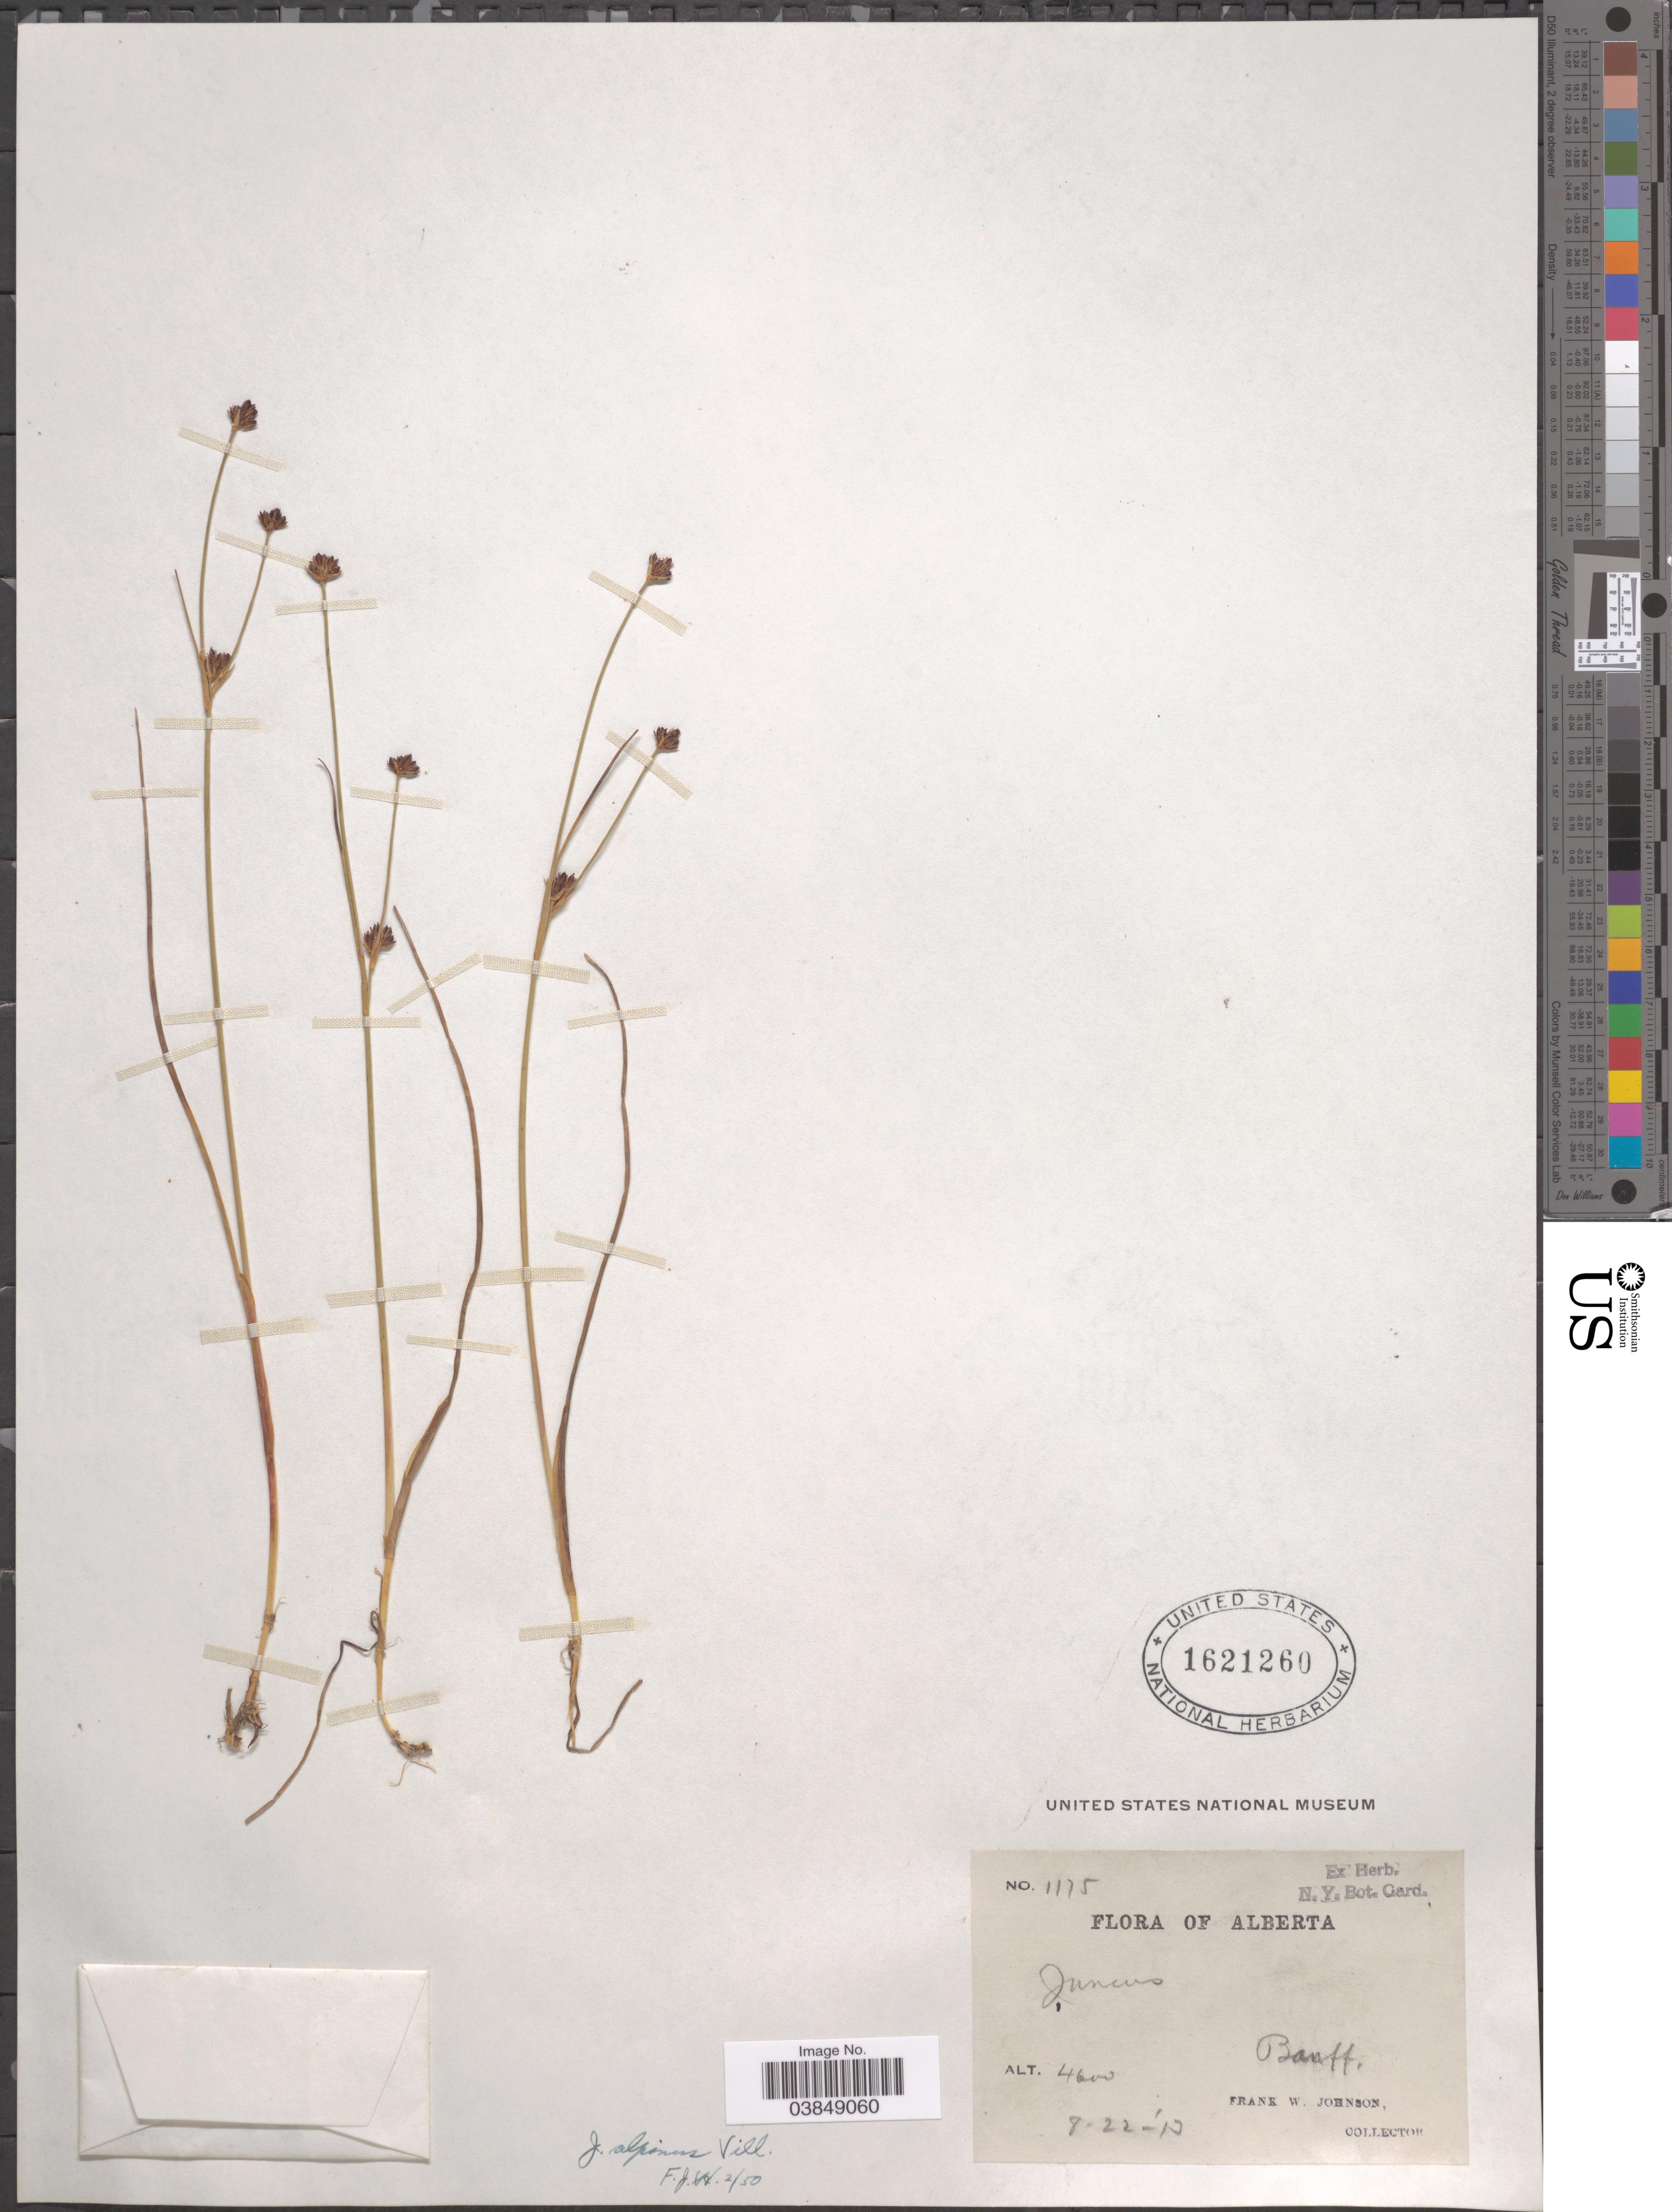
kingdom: Plantae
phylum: Tracheophyta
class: Liliopsida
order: Poales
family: Juncaceae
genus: Juncus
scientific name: Juncus alpinus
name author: Vill.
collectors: F. W. Johnson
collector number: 1175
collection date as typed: Transcribed d/m/y: 22/8/13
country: Canada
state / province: Alberta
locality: Banff.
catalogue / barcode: US 1621260